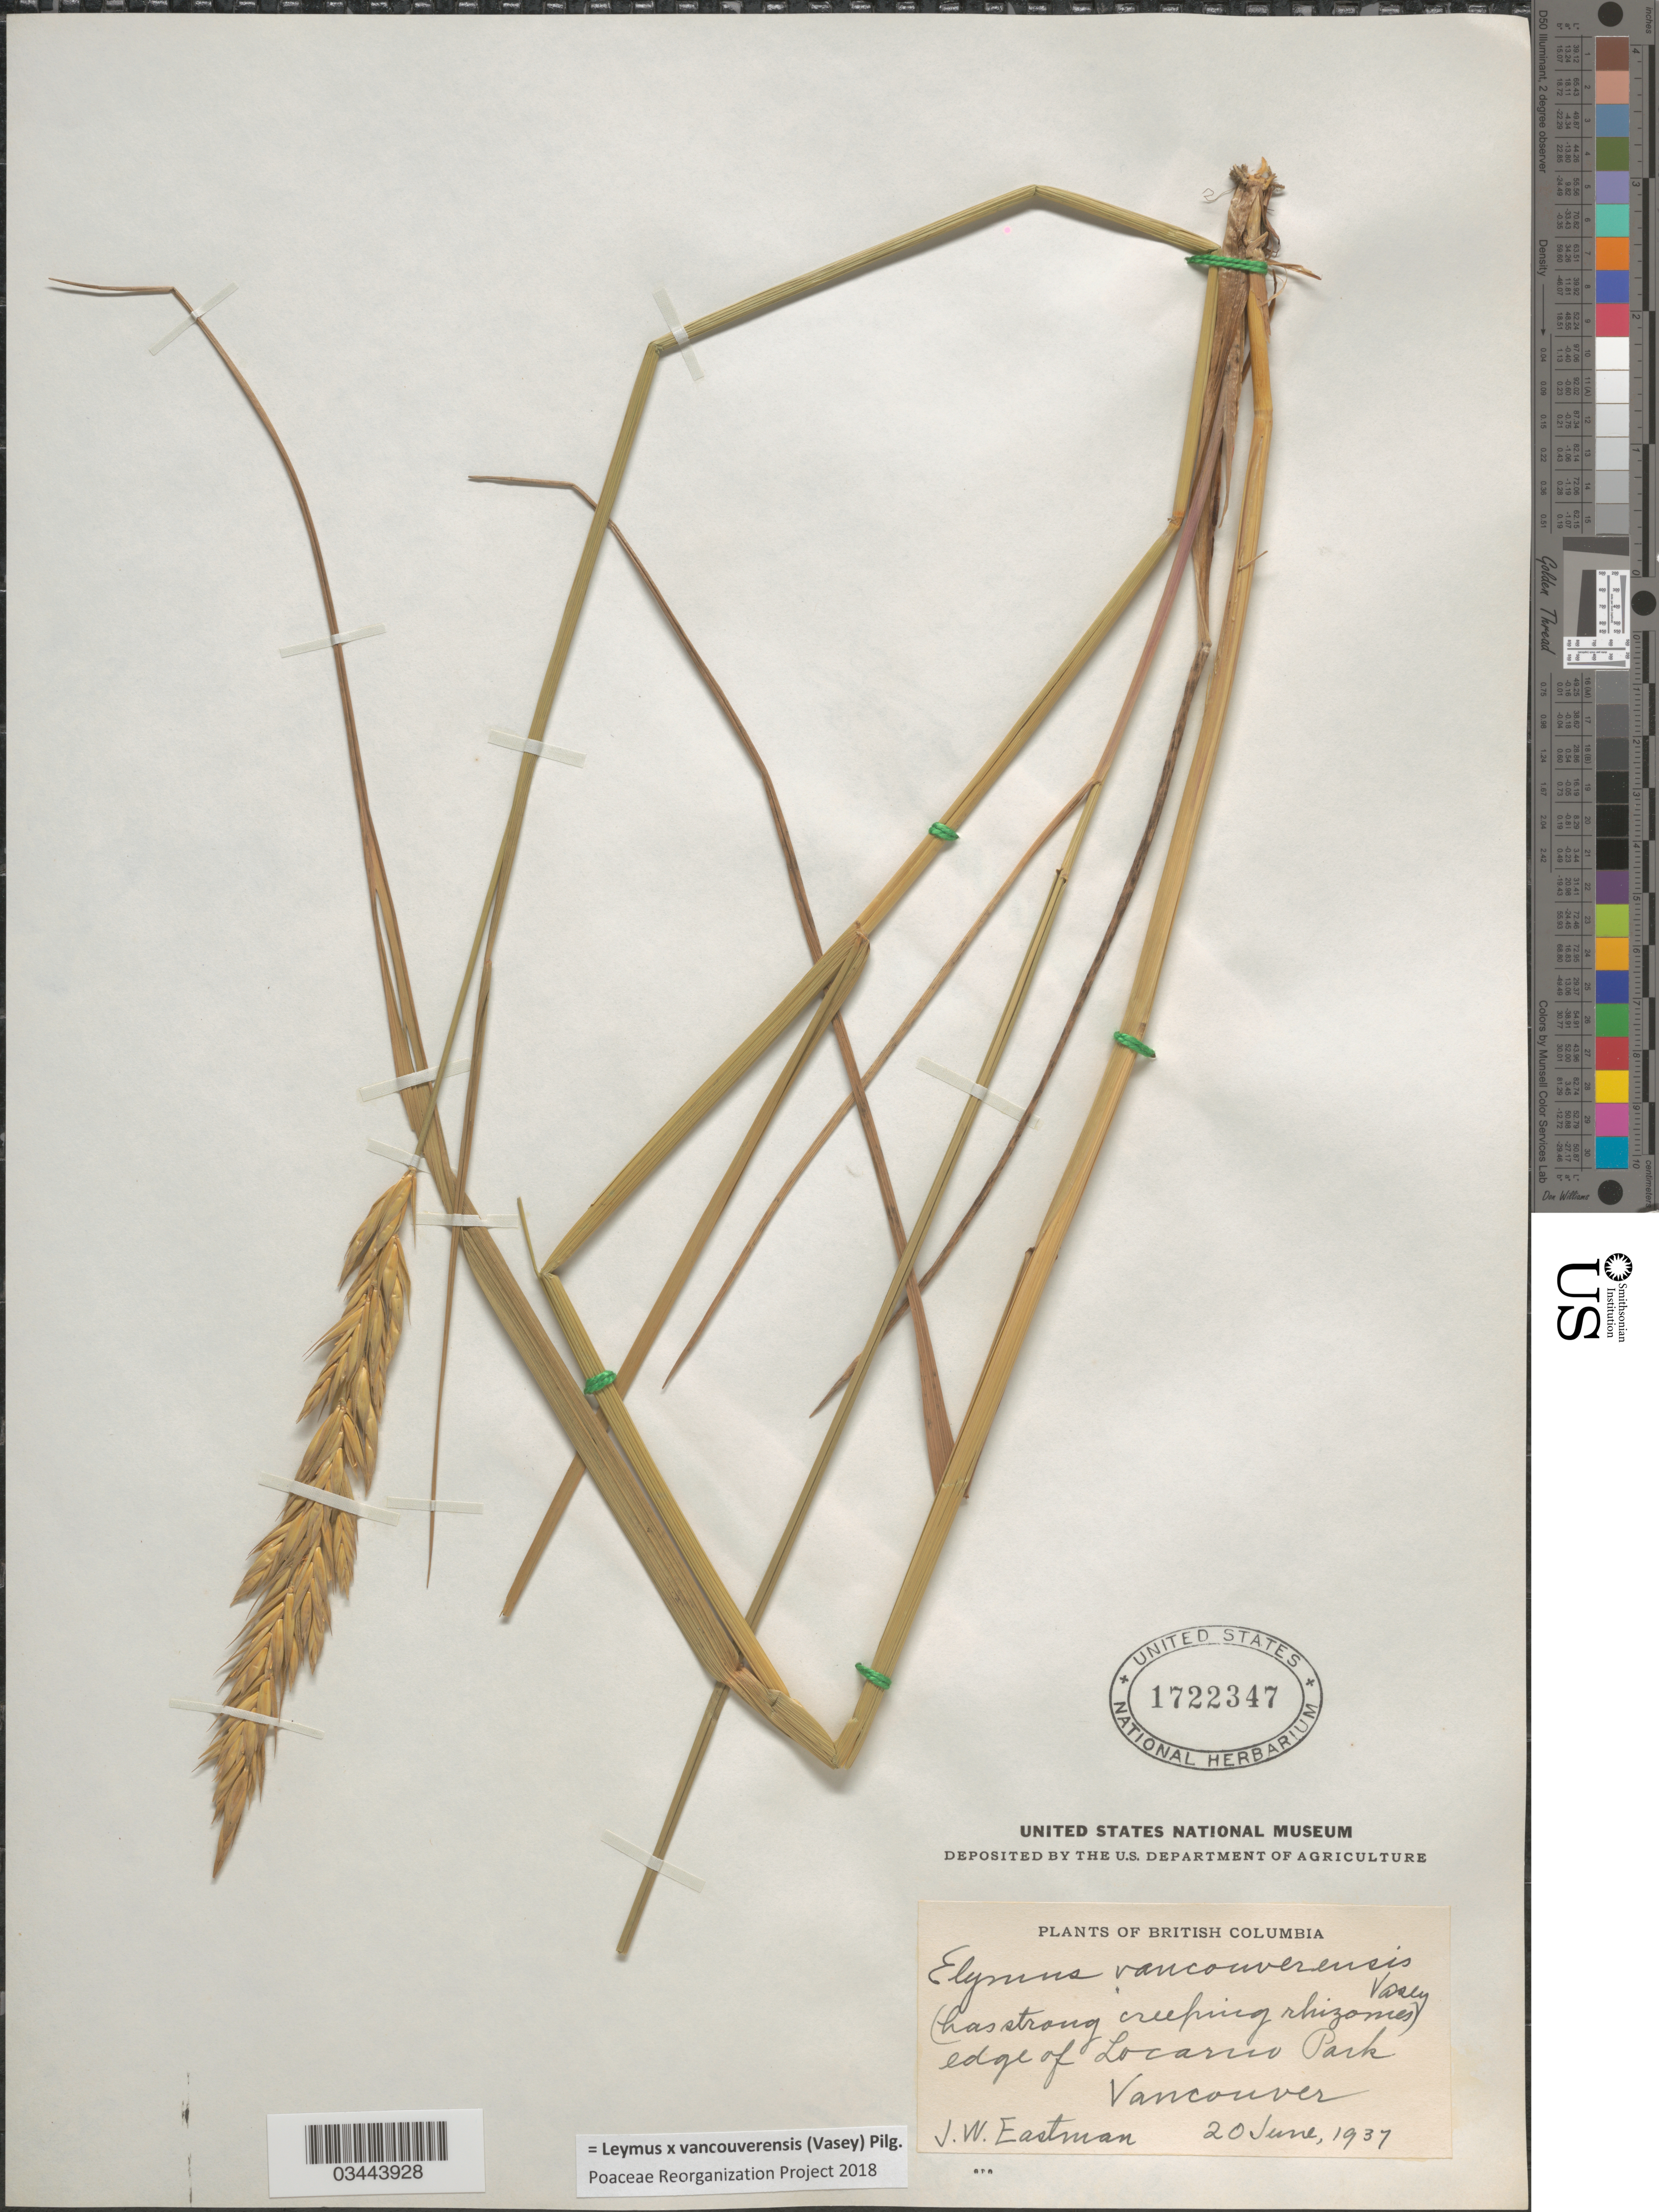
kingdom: Plantae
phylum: Tracheophyta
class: Liliopsida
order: Poales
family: Poaceae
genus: Leymus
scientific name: Leymus x vancouverensis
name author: (Vasey) Pilg.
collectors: J. Eastham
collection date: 1937-06-20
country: Canada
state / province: British Columbia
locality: Edge of Locarno Park. Vancouver.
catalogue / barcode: US 1722347